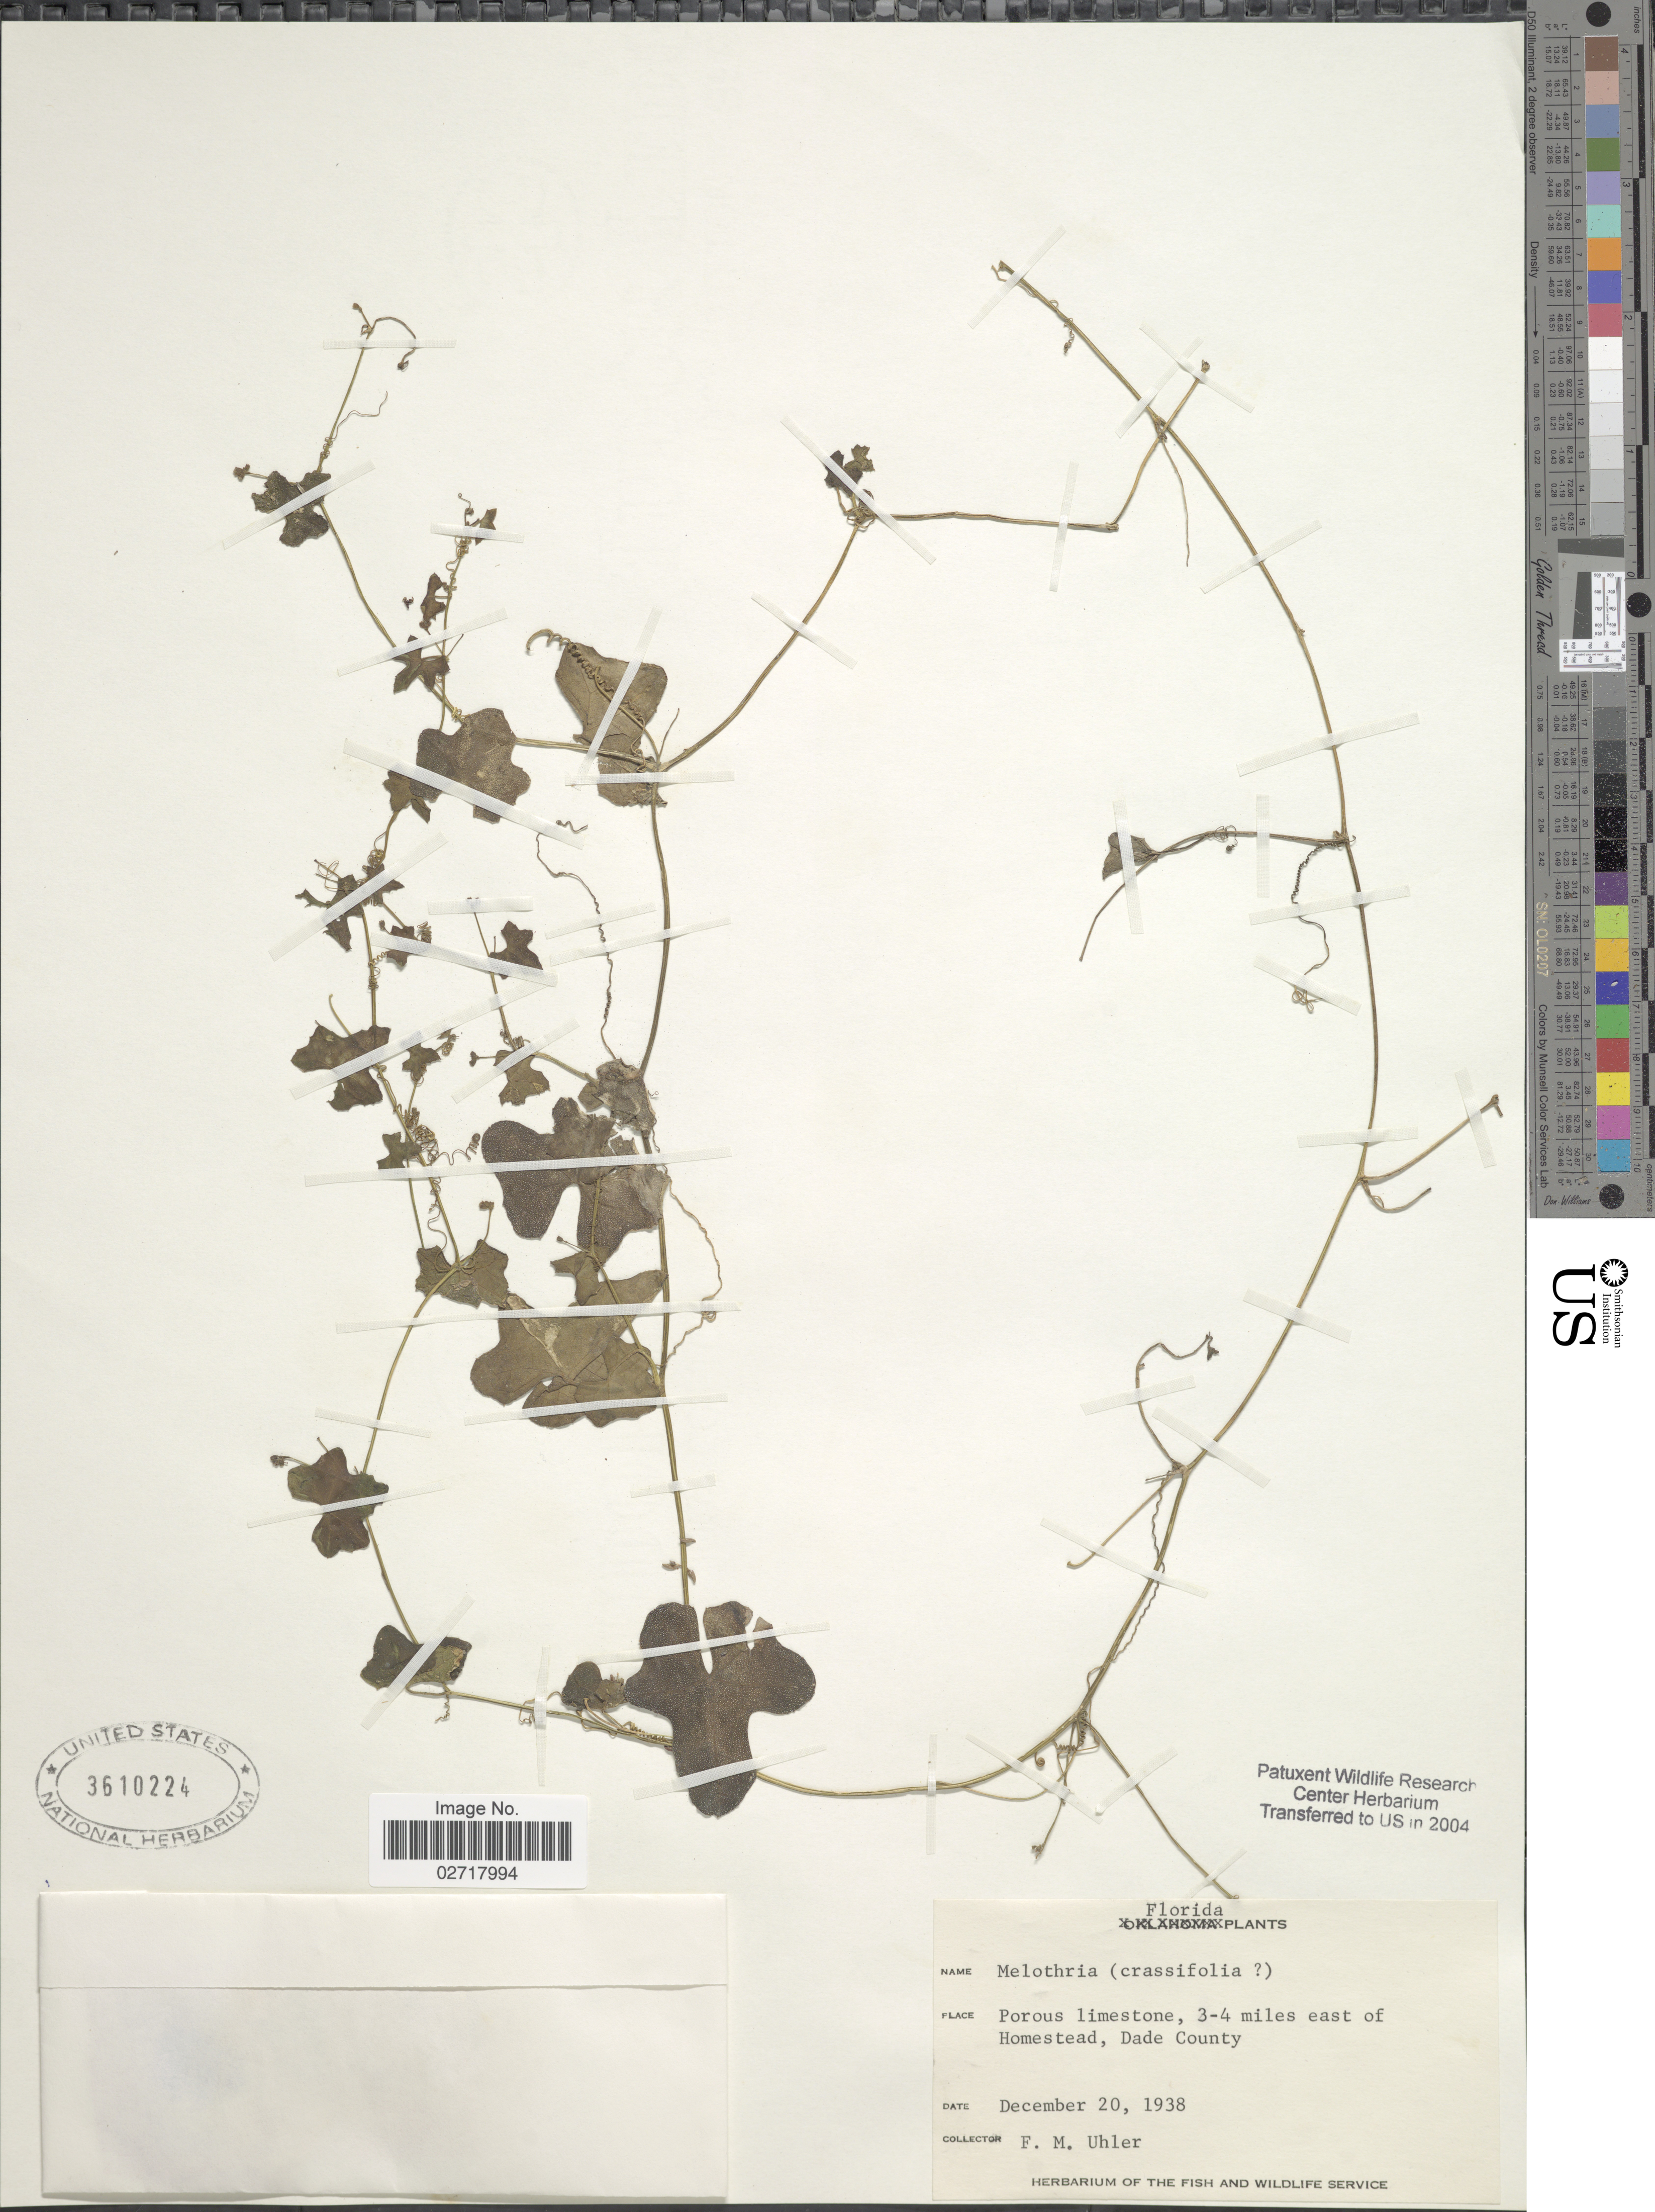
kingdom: Plantae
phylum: Tracheophyta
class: Magnoliopsida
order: Cucurbitales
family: Cucurbitaceae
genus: Melothria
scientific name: Melothria pendula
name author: L.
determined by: Strong, Mark T., (BOT), Smithsonian Institution - National Museum of Natural History (UNITED STATES)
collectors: F. M. Uhler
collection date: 1938-12-20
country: United States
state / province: Florida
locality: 3-4 miles east of Homestead, Dade County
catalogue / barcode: US 3610224